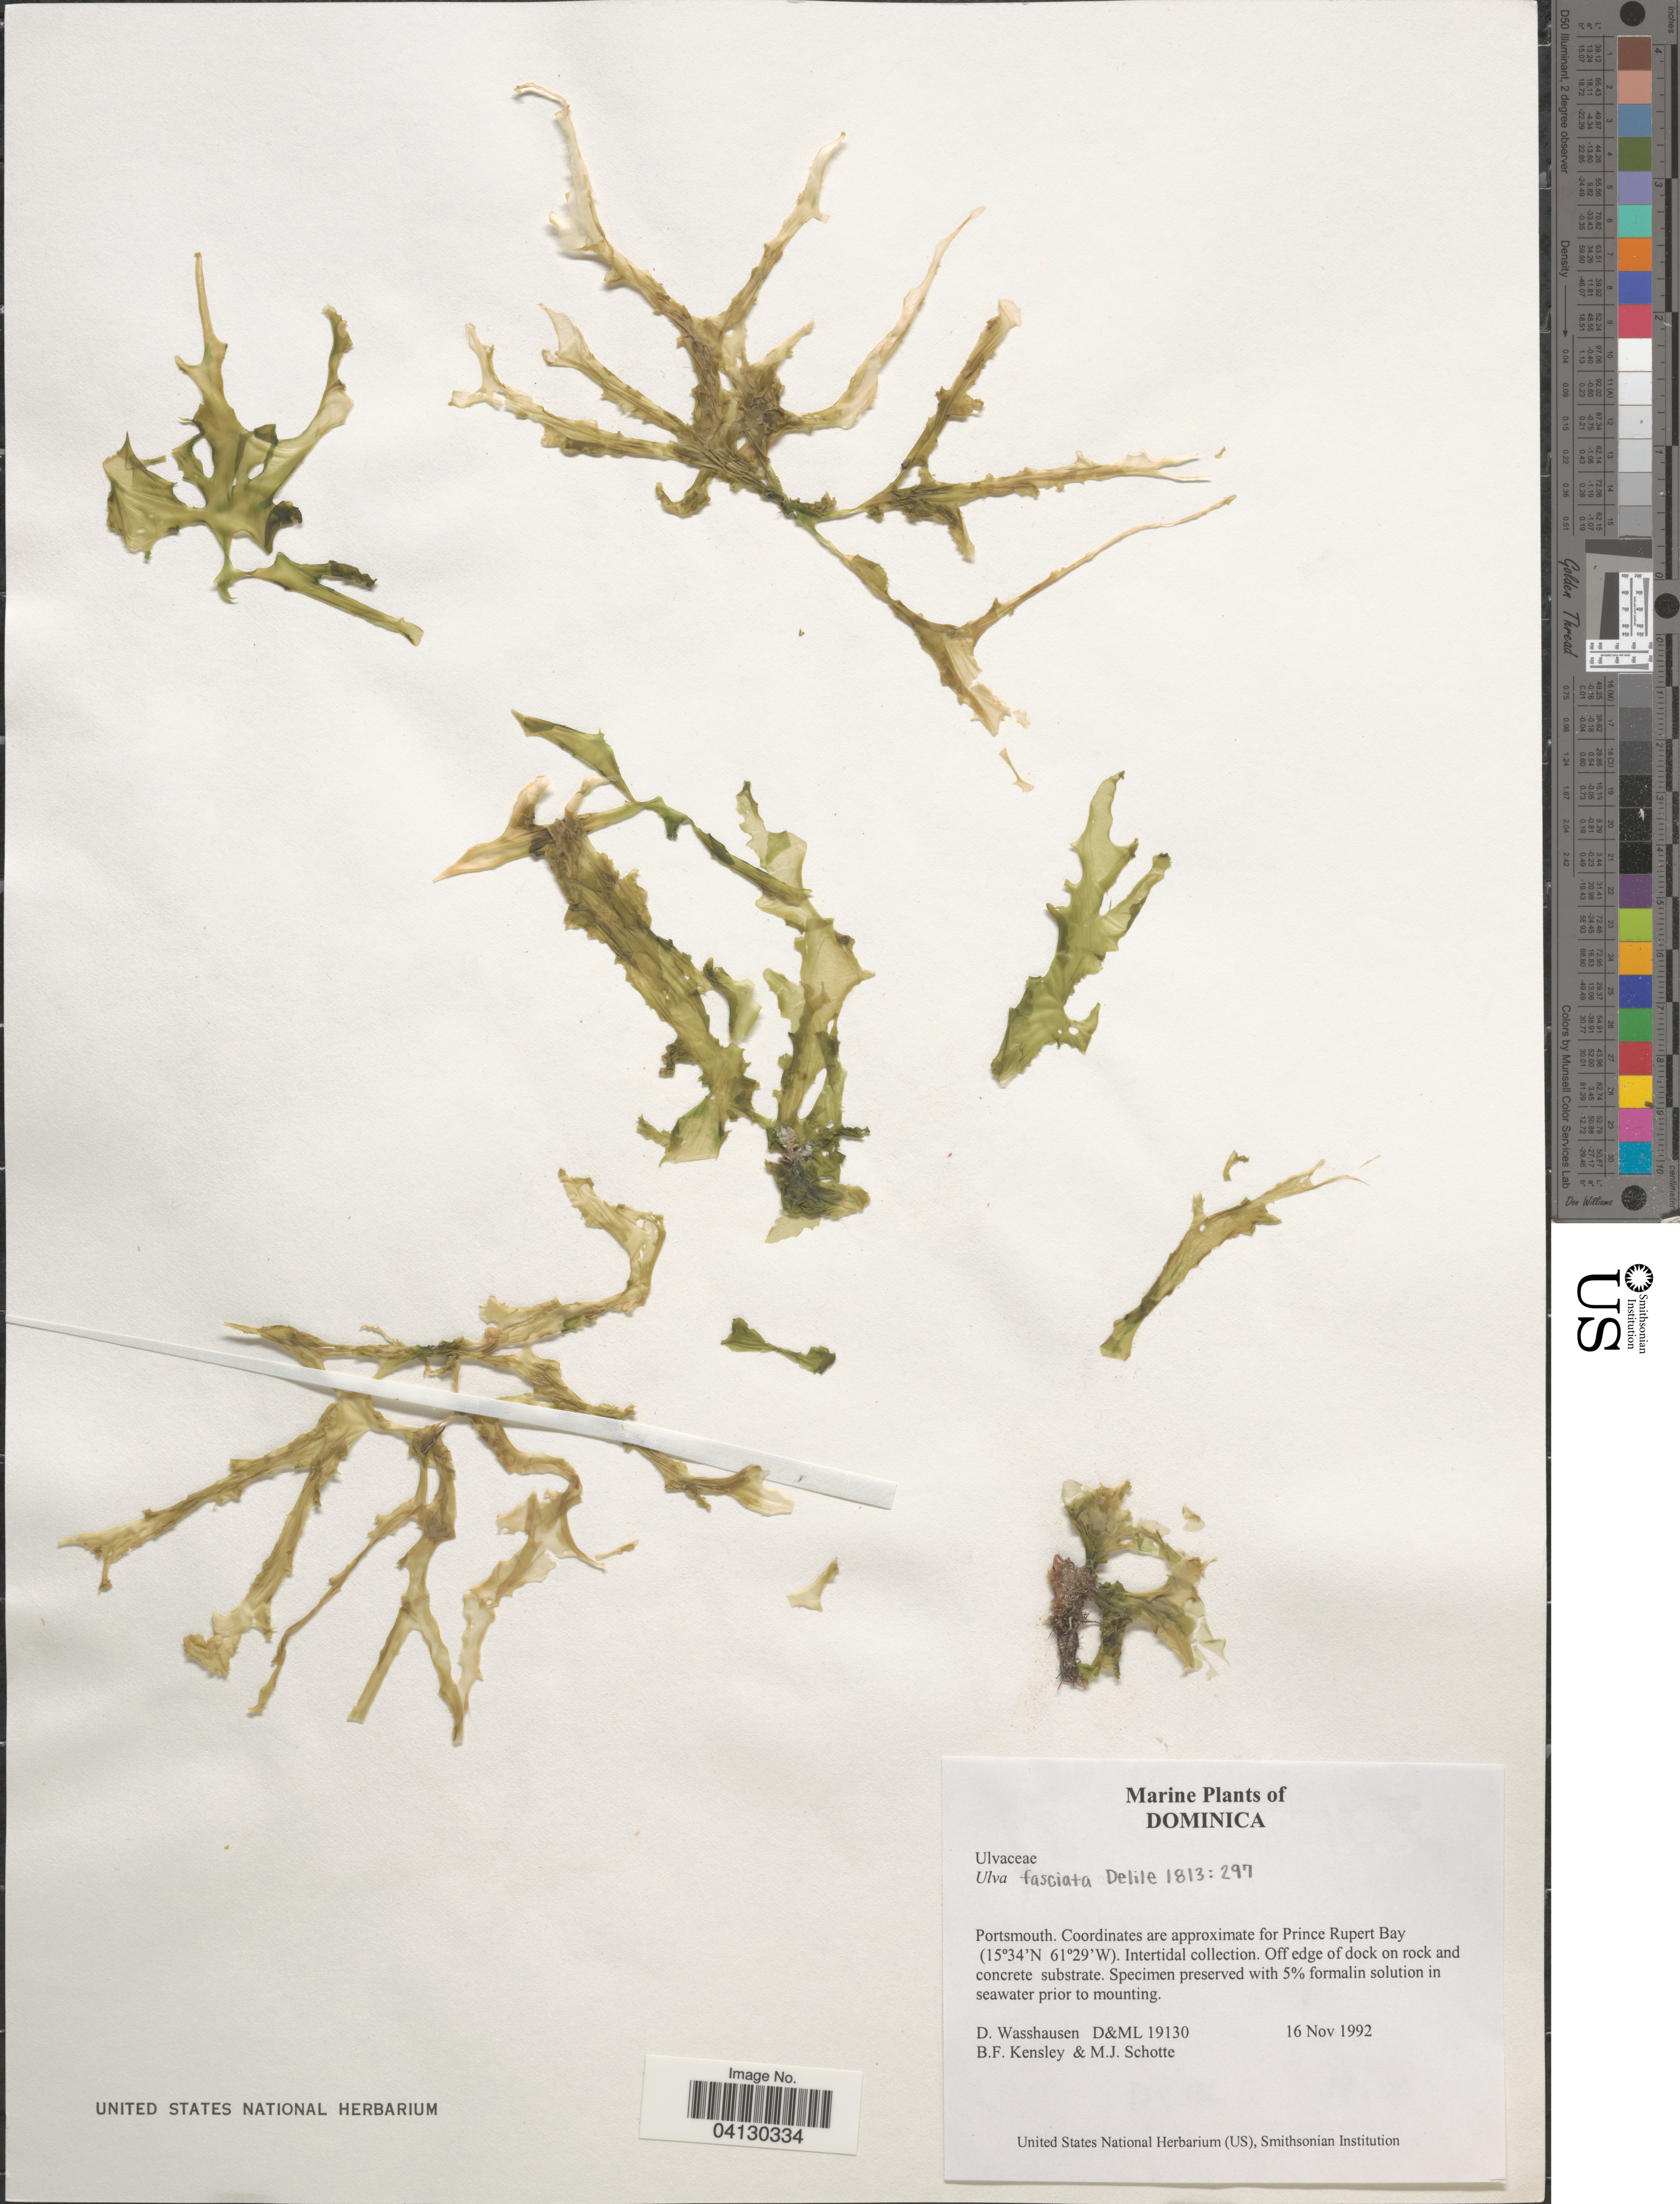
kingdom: Plantae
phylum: Chlorophyta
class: Ulvophyceae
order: Ulvales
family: Ulvaceae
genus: Ulva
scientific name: Ulva linza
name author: L.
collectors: D. C. Wasshausen, B. Kensley & M. Schotte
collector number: D&ML19130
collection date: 1992-11-16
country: Dominica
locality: Portsmouth. Coordinates are approximate for Prince Rupert Bay.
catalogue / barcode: US 328961